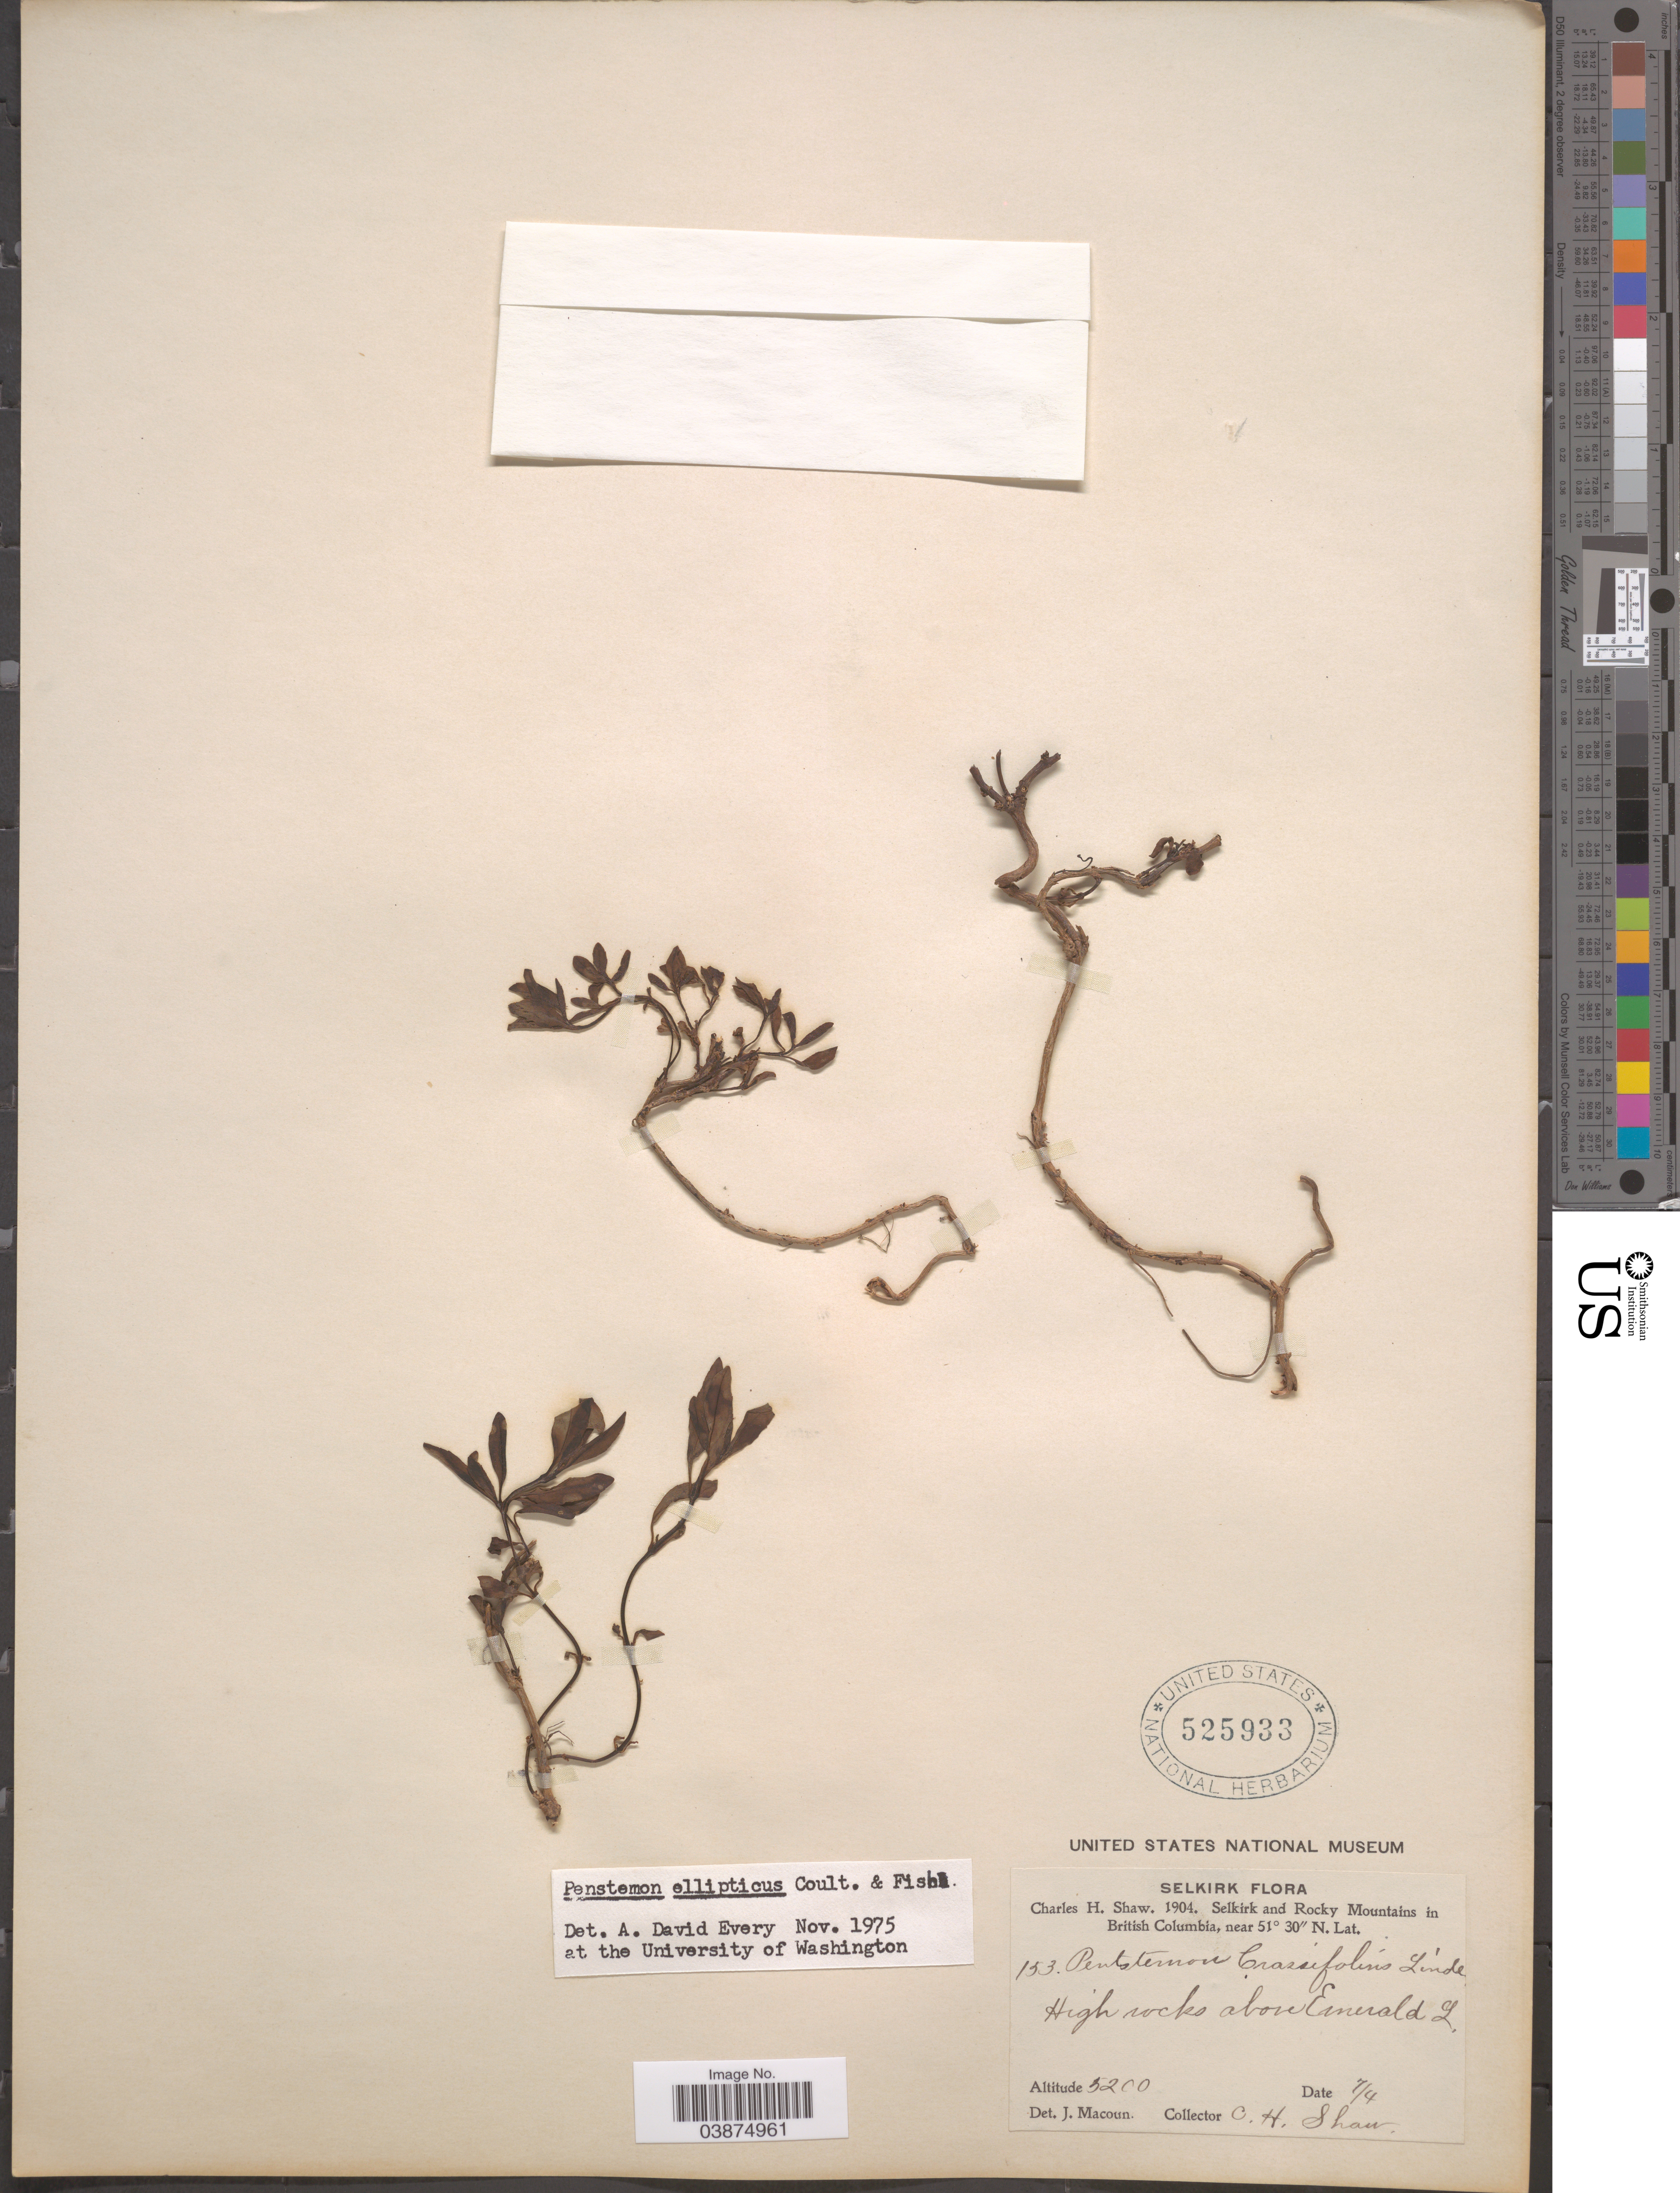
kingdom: Plantae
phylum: Tracheophyta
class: Magnoliopsida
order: Lamiales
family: Plantaginaceae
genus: Penstemon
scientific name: Penstemon ellipticus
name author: Greene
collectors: C. H. Shaw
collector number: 153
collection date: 1904-04-07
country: Canada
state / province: British Columbia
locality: Selkirk and Rocky Mountains. Above Emerald L.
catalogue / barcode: US 525933